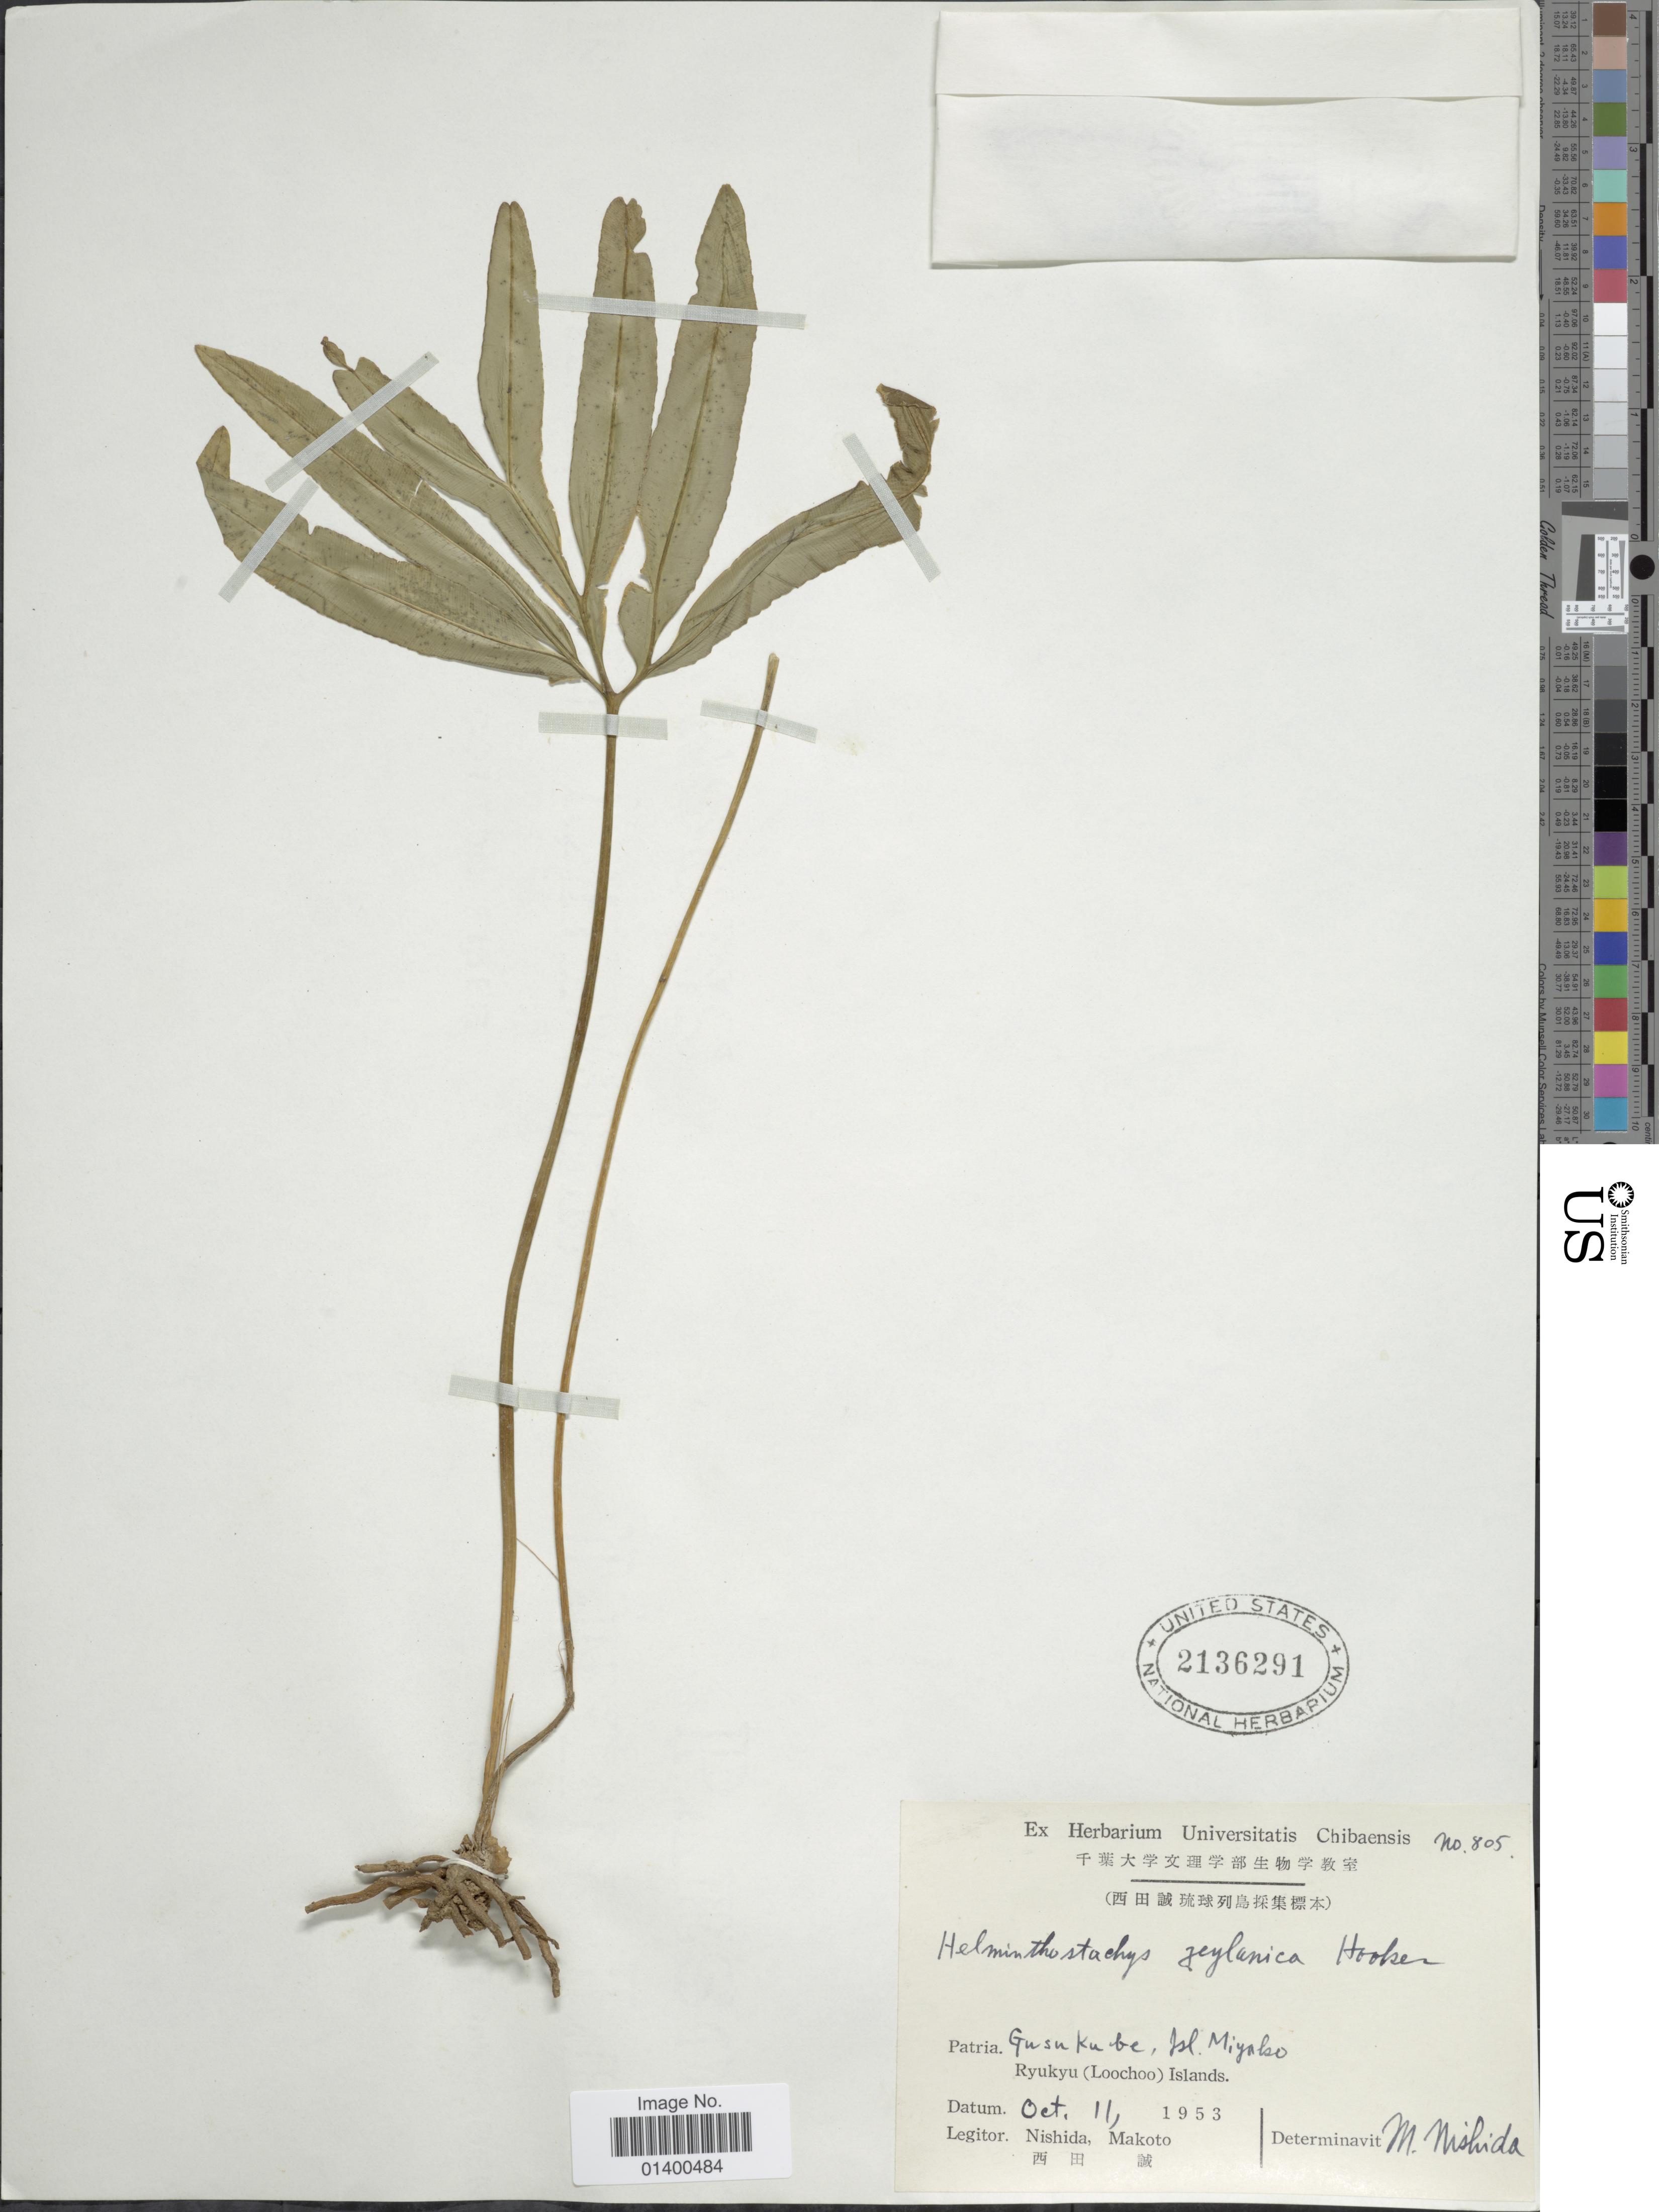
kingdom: Plantae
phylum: Tracheophyta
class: Polypodiopsida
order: Ophioglossales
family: Ophioglossaceae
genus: Helminthostachys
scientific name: Helminthostachys zeylanica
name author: (L.) Hook.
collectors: M. Nishida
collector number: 805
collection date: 1953-10-11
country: Japan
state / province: Okinawa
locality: Gusukube, isl. Miyako, Ryukyu (Loochoo) islands.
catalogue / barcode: US 2136291